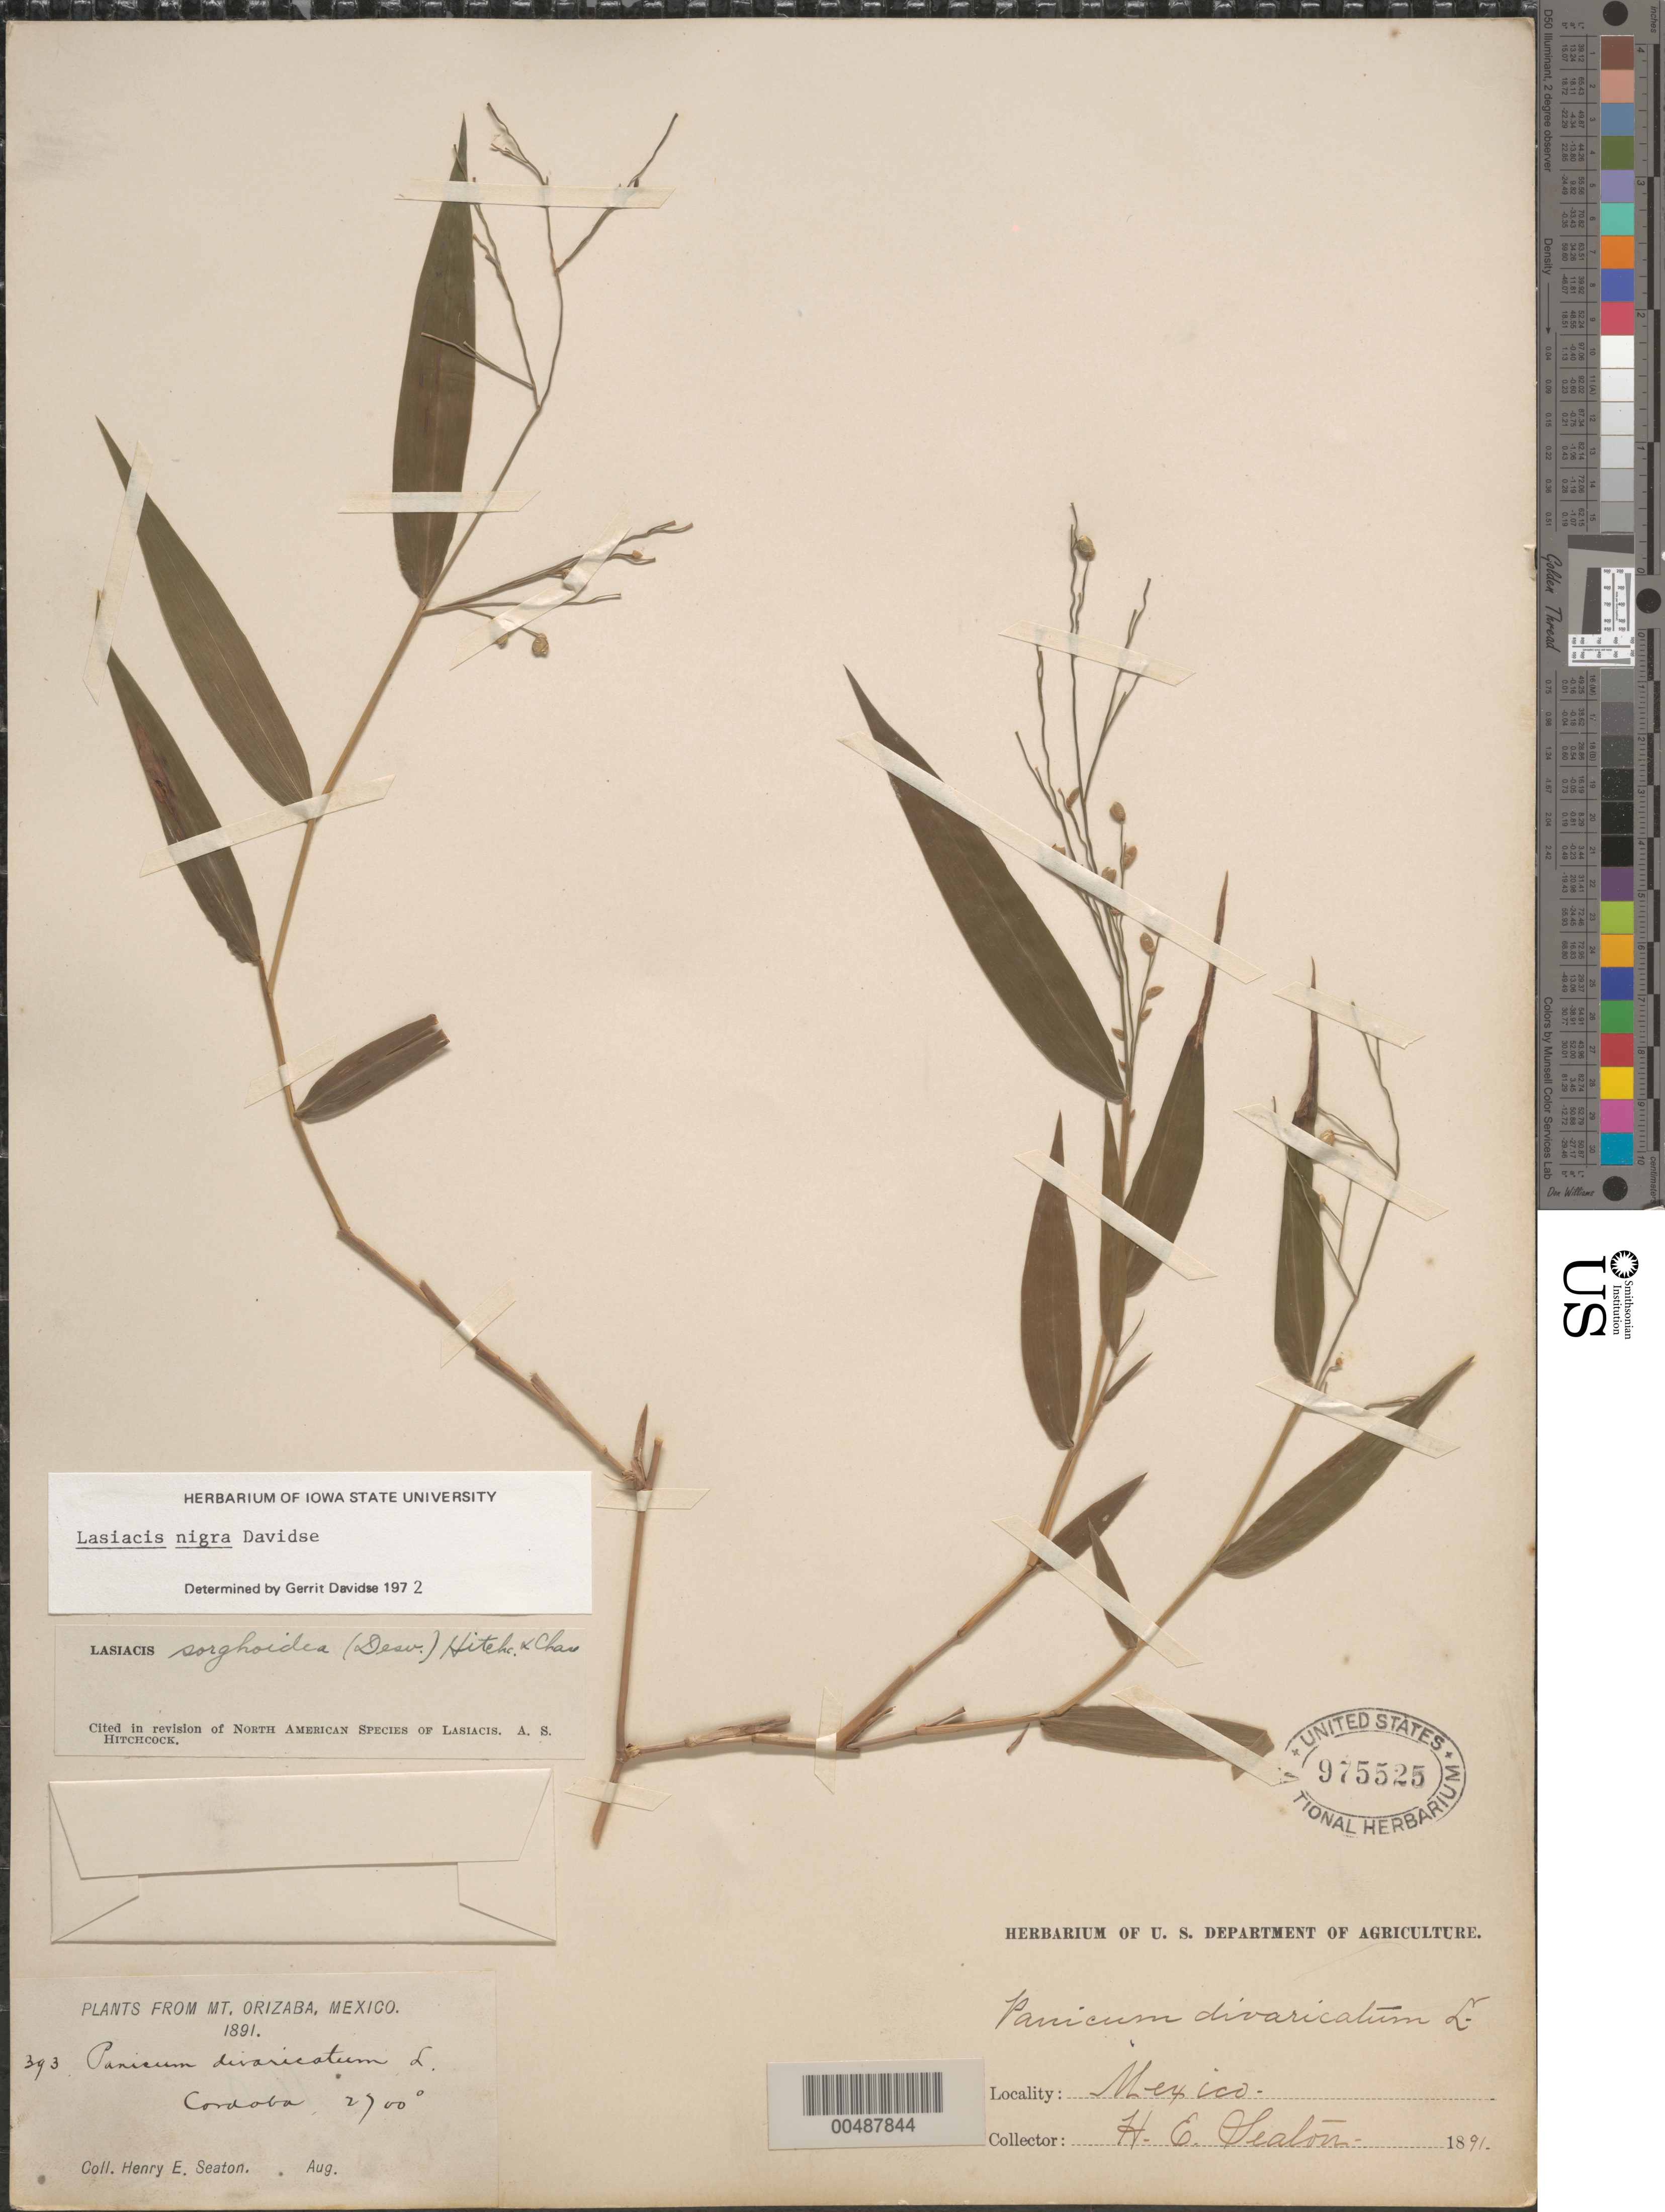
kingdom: Plantae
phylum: Tracheophyta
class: Liliopsida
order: Poales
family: Poaceae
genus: Lasiacis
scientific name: Lasiacis maxonii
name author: Swallen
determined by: Davidse, Gerrit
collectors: H. E. Seaton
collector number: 393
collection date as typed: Aug 1891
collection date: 1891-08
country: Mexico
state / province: Veracruz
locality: Córdoba, Mt Orizaba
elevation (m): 823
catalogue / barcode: US 975525